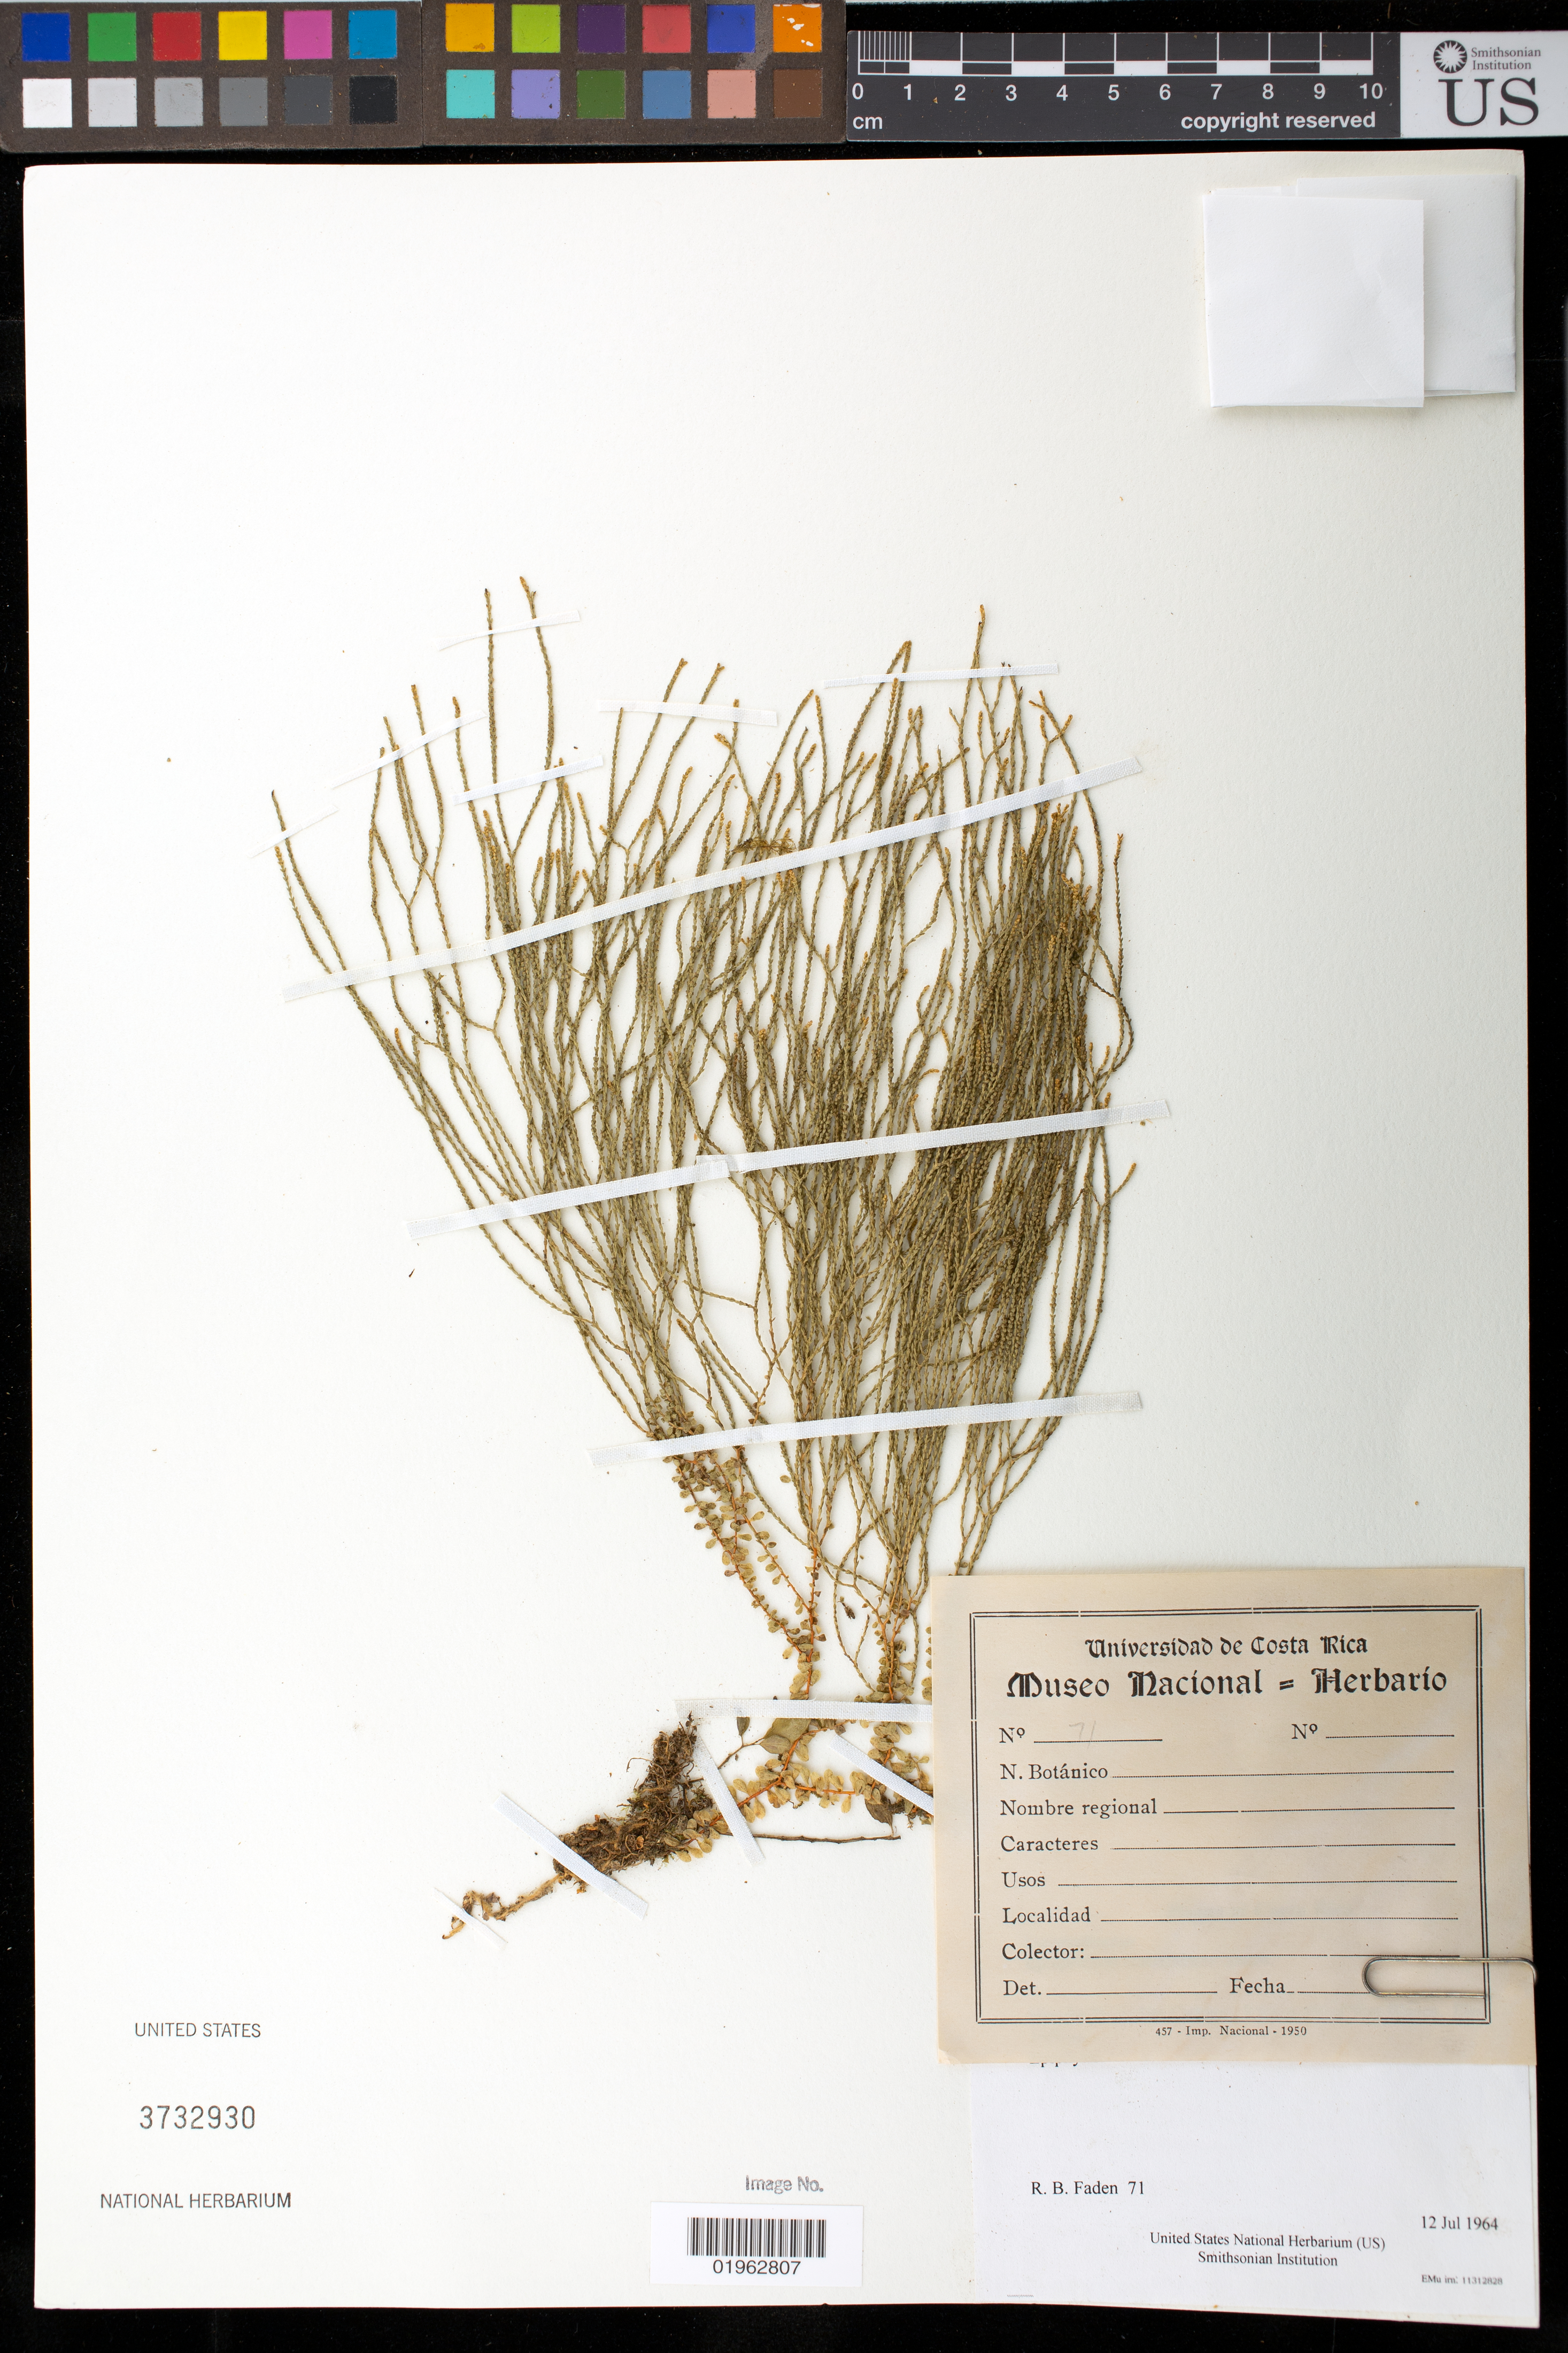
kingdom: Plantae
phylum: Tracheophyta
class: Lycopodiopsida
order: Lycopodiales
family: Lycopodiaceae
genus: Phlegmariurus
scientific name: Phlegmariurus cuneifolius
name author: (Hieron.) B. Øllg.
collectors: R. B. Faden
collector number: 71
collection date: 1964-07-12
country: Costa Rica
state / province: Heredia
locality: Las Cartagos, 8 km south of Vara Blanca.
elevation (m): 1950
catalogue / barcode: US 3732930